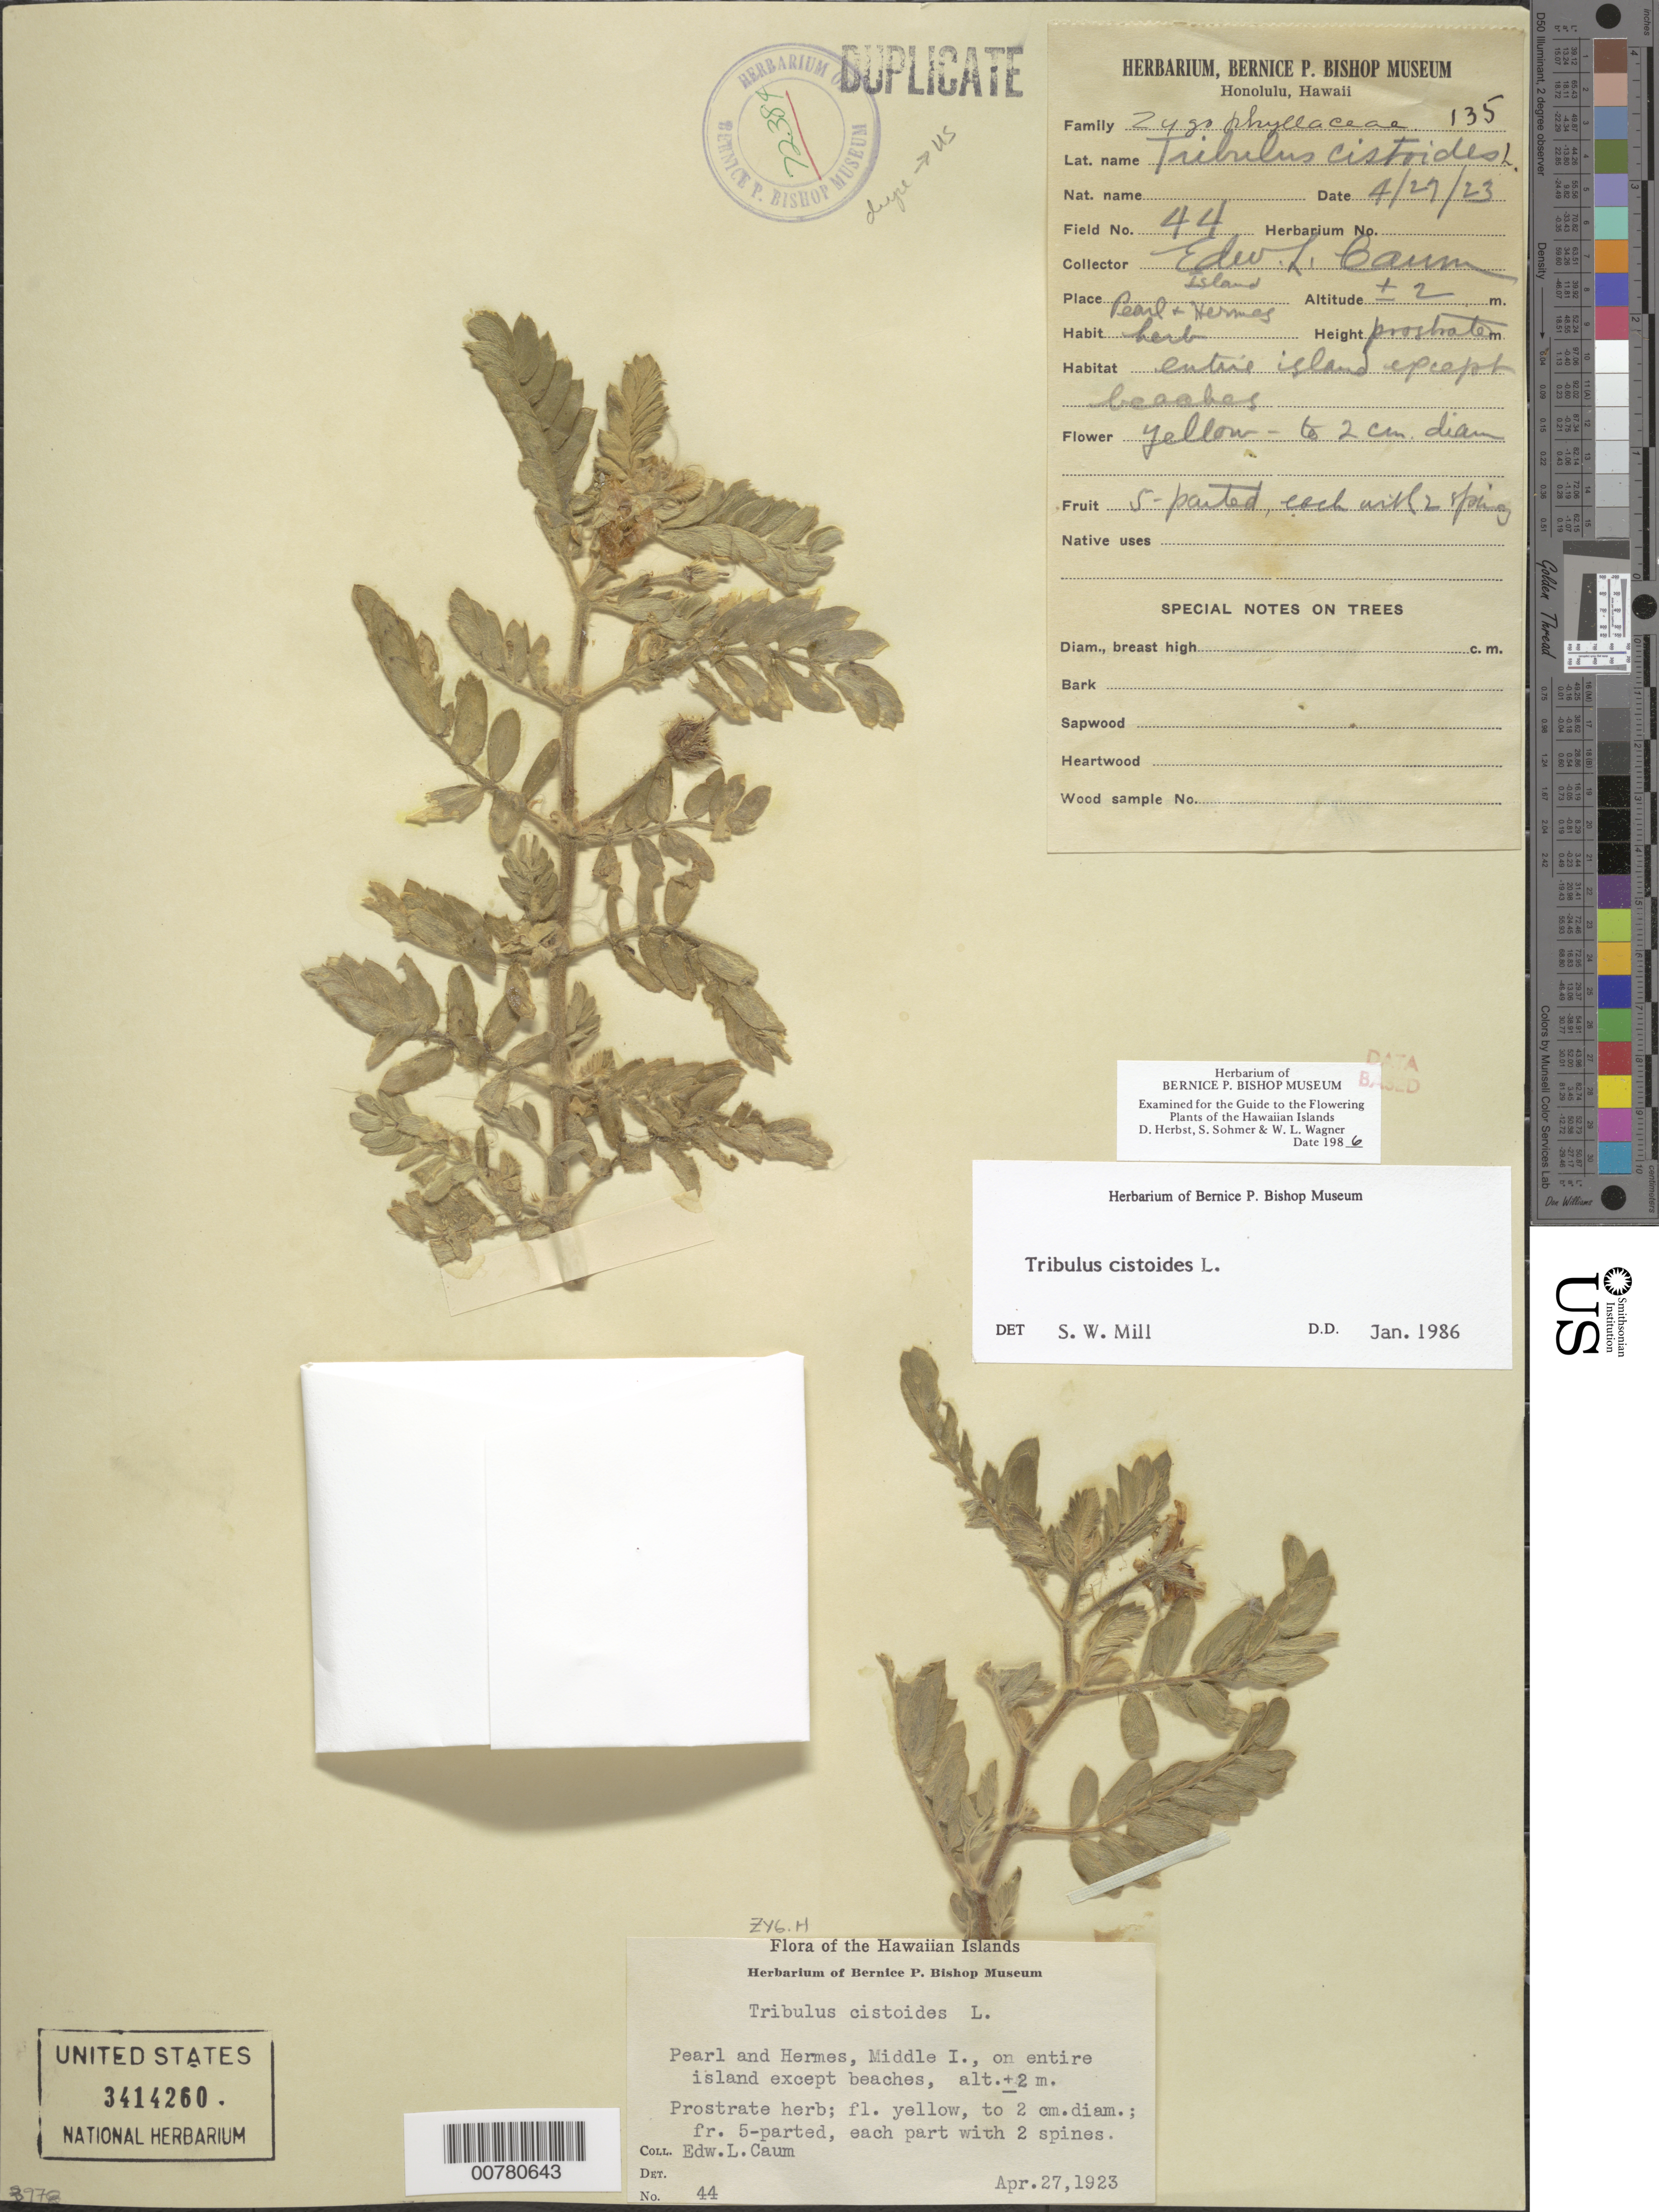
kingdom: Plantae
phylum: Tracheophyta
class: Magnoliopsida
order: Zygophyllales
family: Zygophyllaceae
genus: Tribulus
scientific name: Tribulus cistoides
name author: L.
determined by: Wagner, W. L.; Herbst, D. R.; Sohmer, S. H.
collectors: E. L. Caum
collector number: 44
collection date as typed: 27 Apr 1923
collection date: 1923-04-27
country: United States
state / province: Hawaii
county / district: Honolulu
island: Pearl and Hermes Atoll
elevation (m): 2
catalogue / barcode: US 3414260